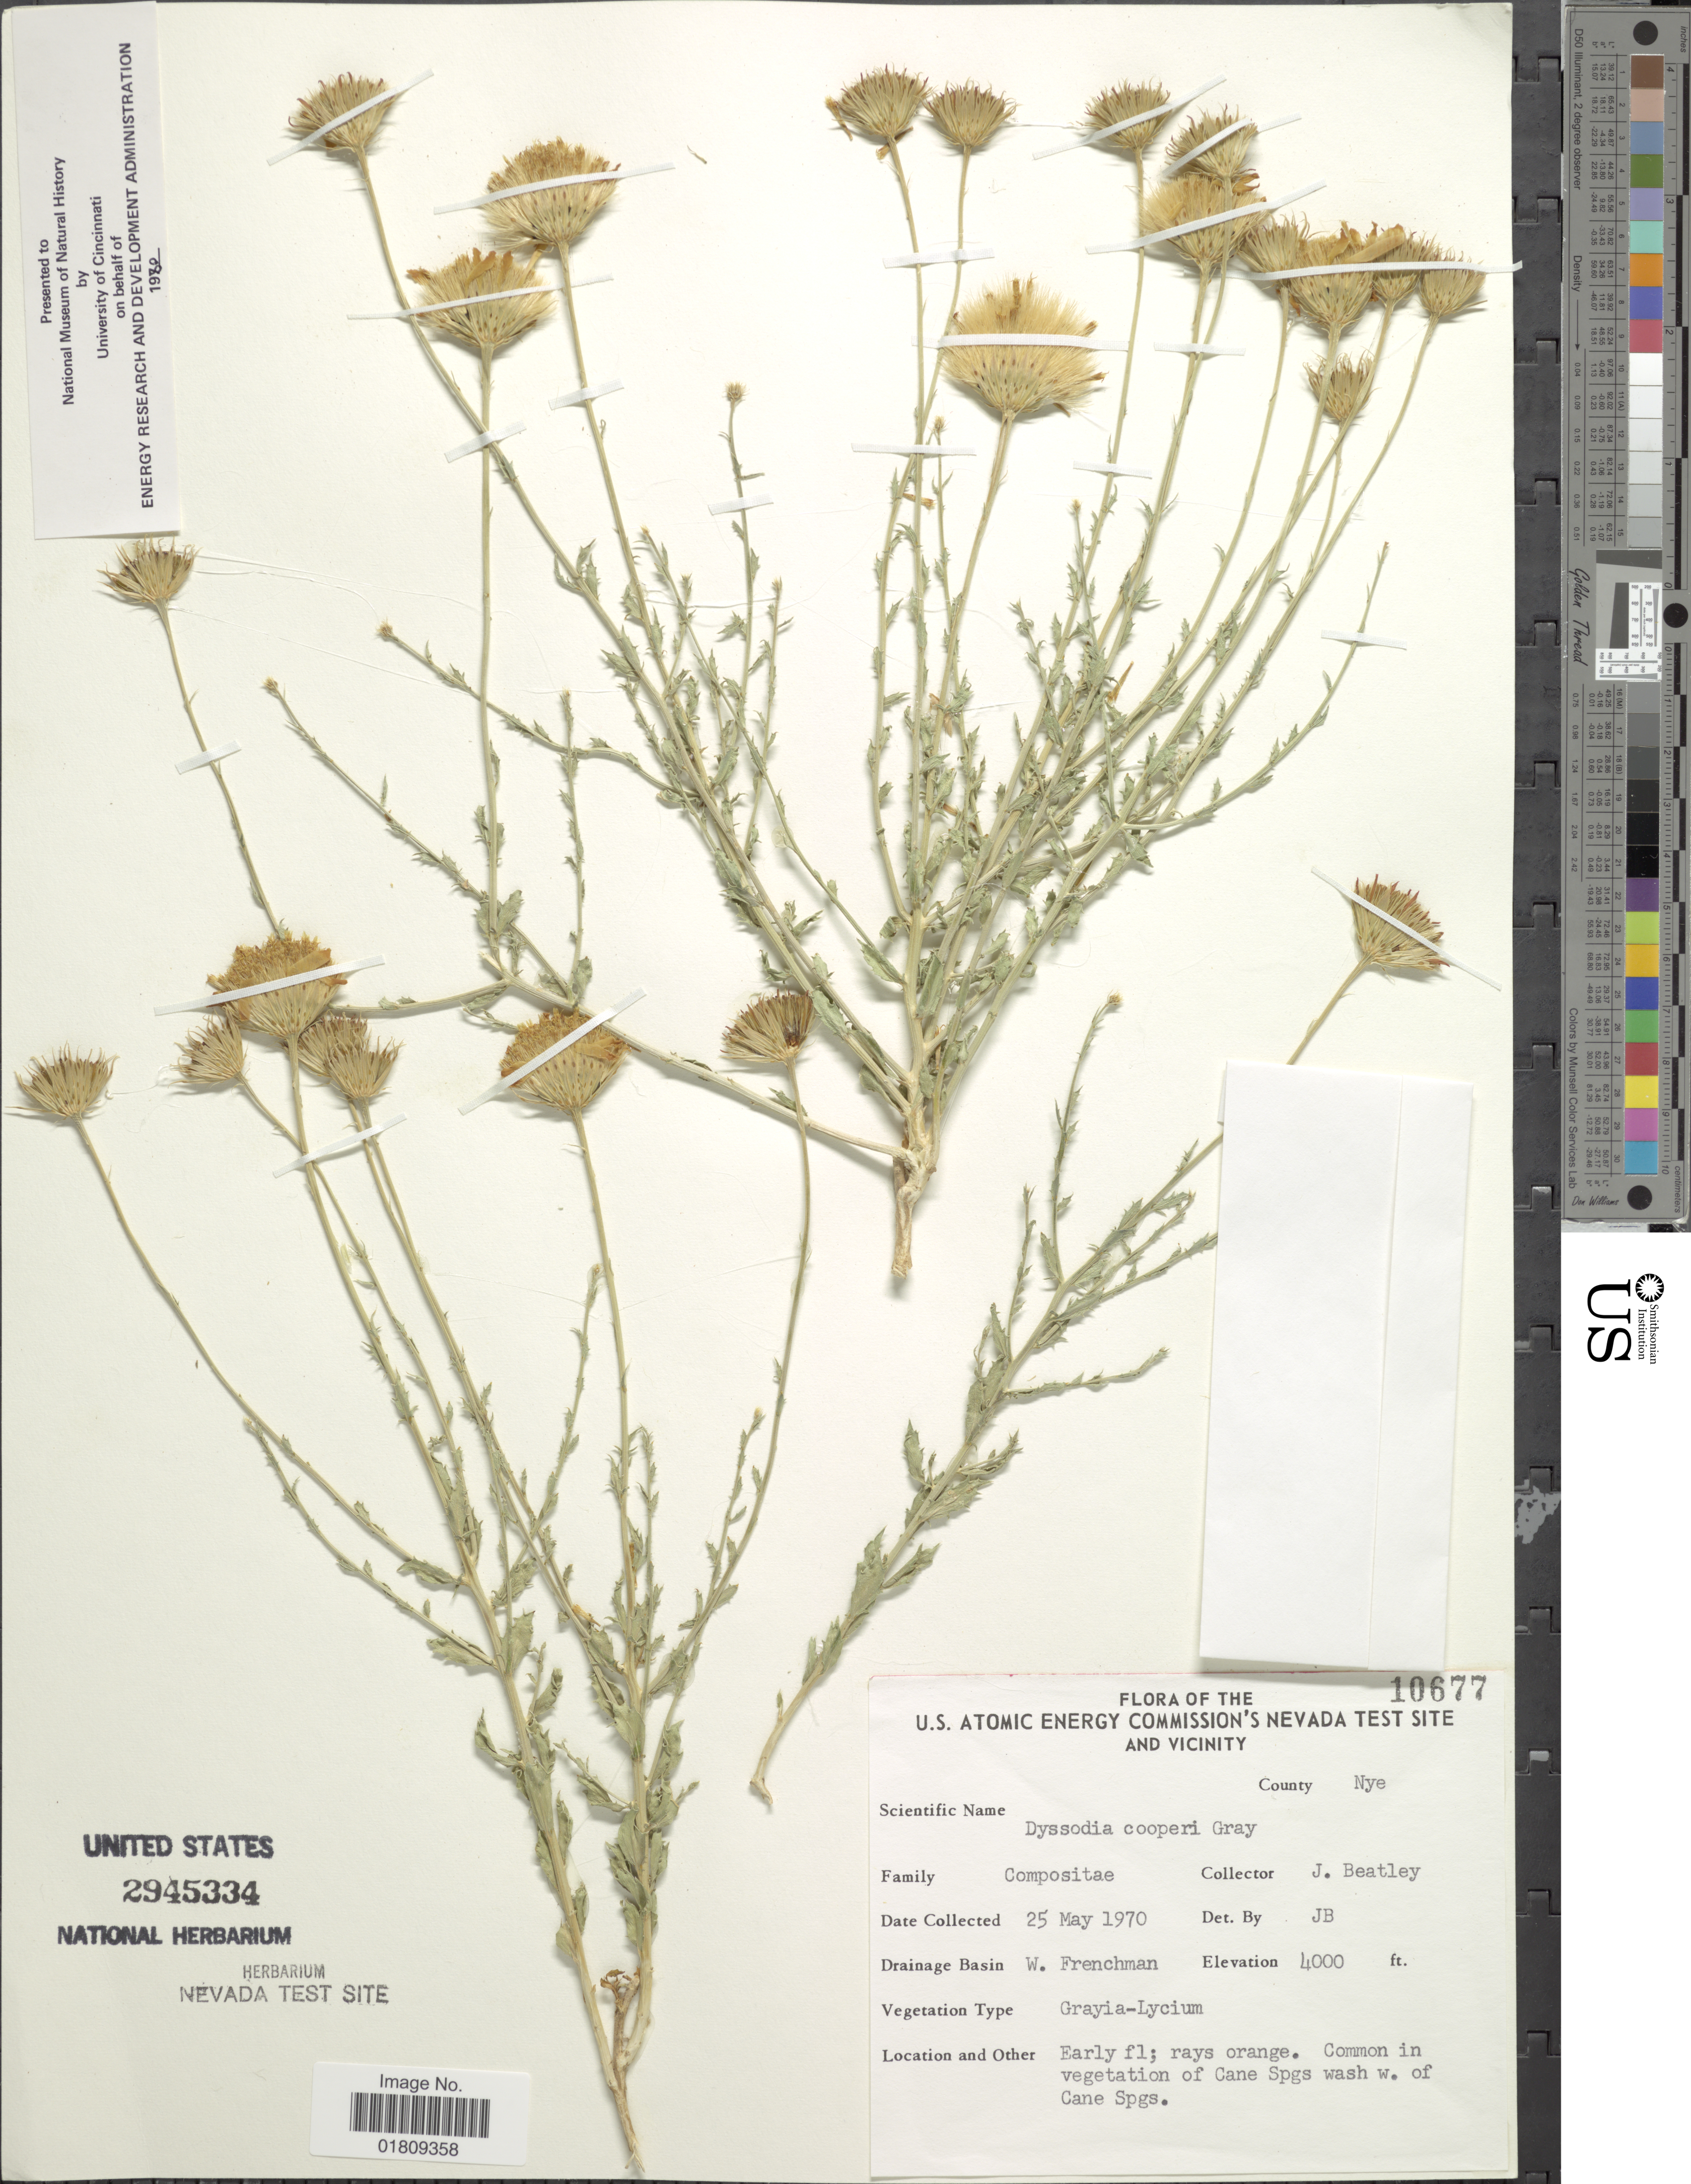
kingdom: Plantae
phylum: Tracheophyta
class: Magnoliopsida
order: Asterales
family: Asteraceae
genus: Dyssodia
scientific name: Dyssodia cooperi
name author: A. Gray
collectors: J. C. Beatley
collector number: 10677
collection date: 1970-05-25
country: United States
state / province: Nevada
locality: U.S. Atomic Energy Commission's Nevada Test Site and Vicinity, County Nye, W. Frenchman, common in vegetation of Cane Spgs wash w. of Cane Spgs.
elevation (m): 1219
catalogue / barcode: US 2945334